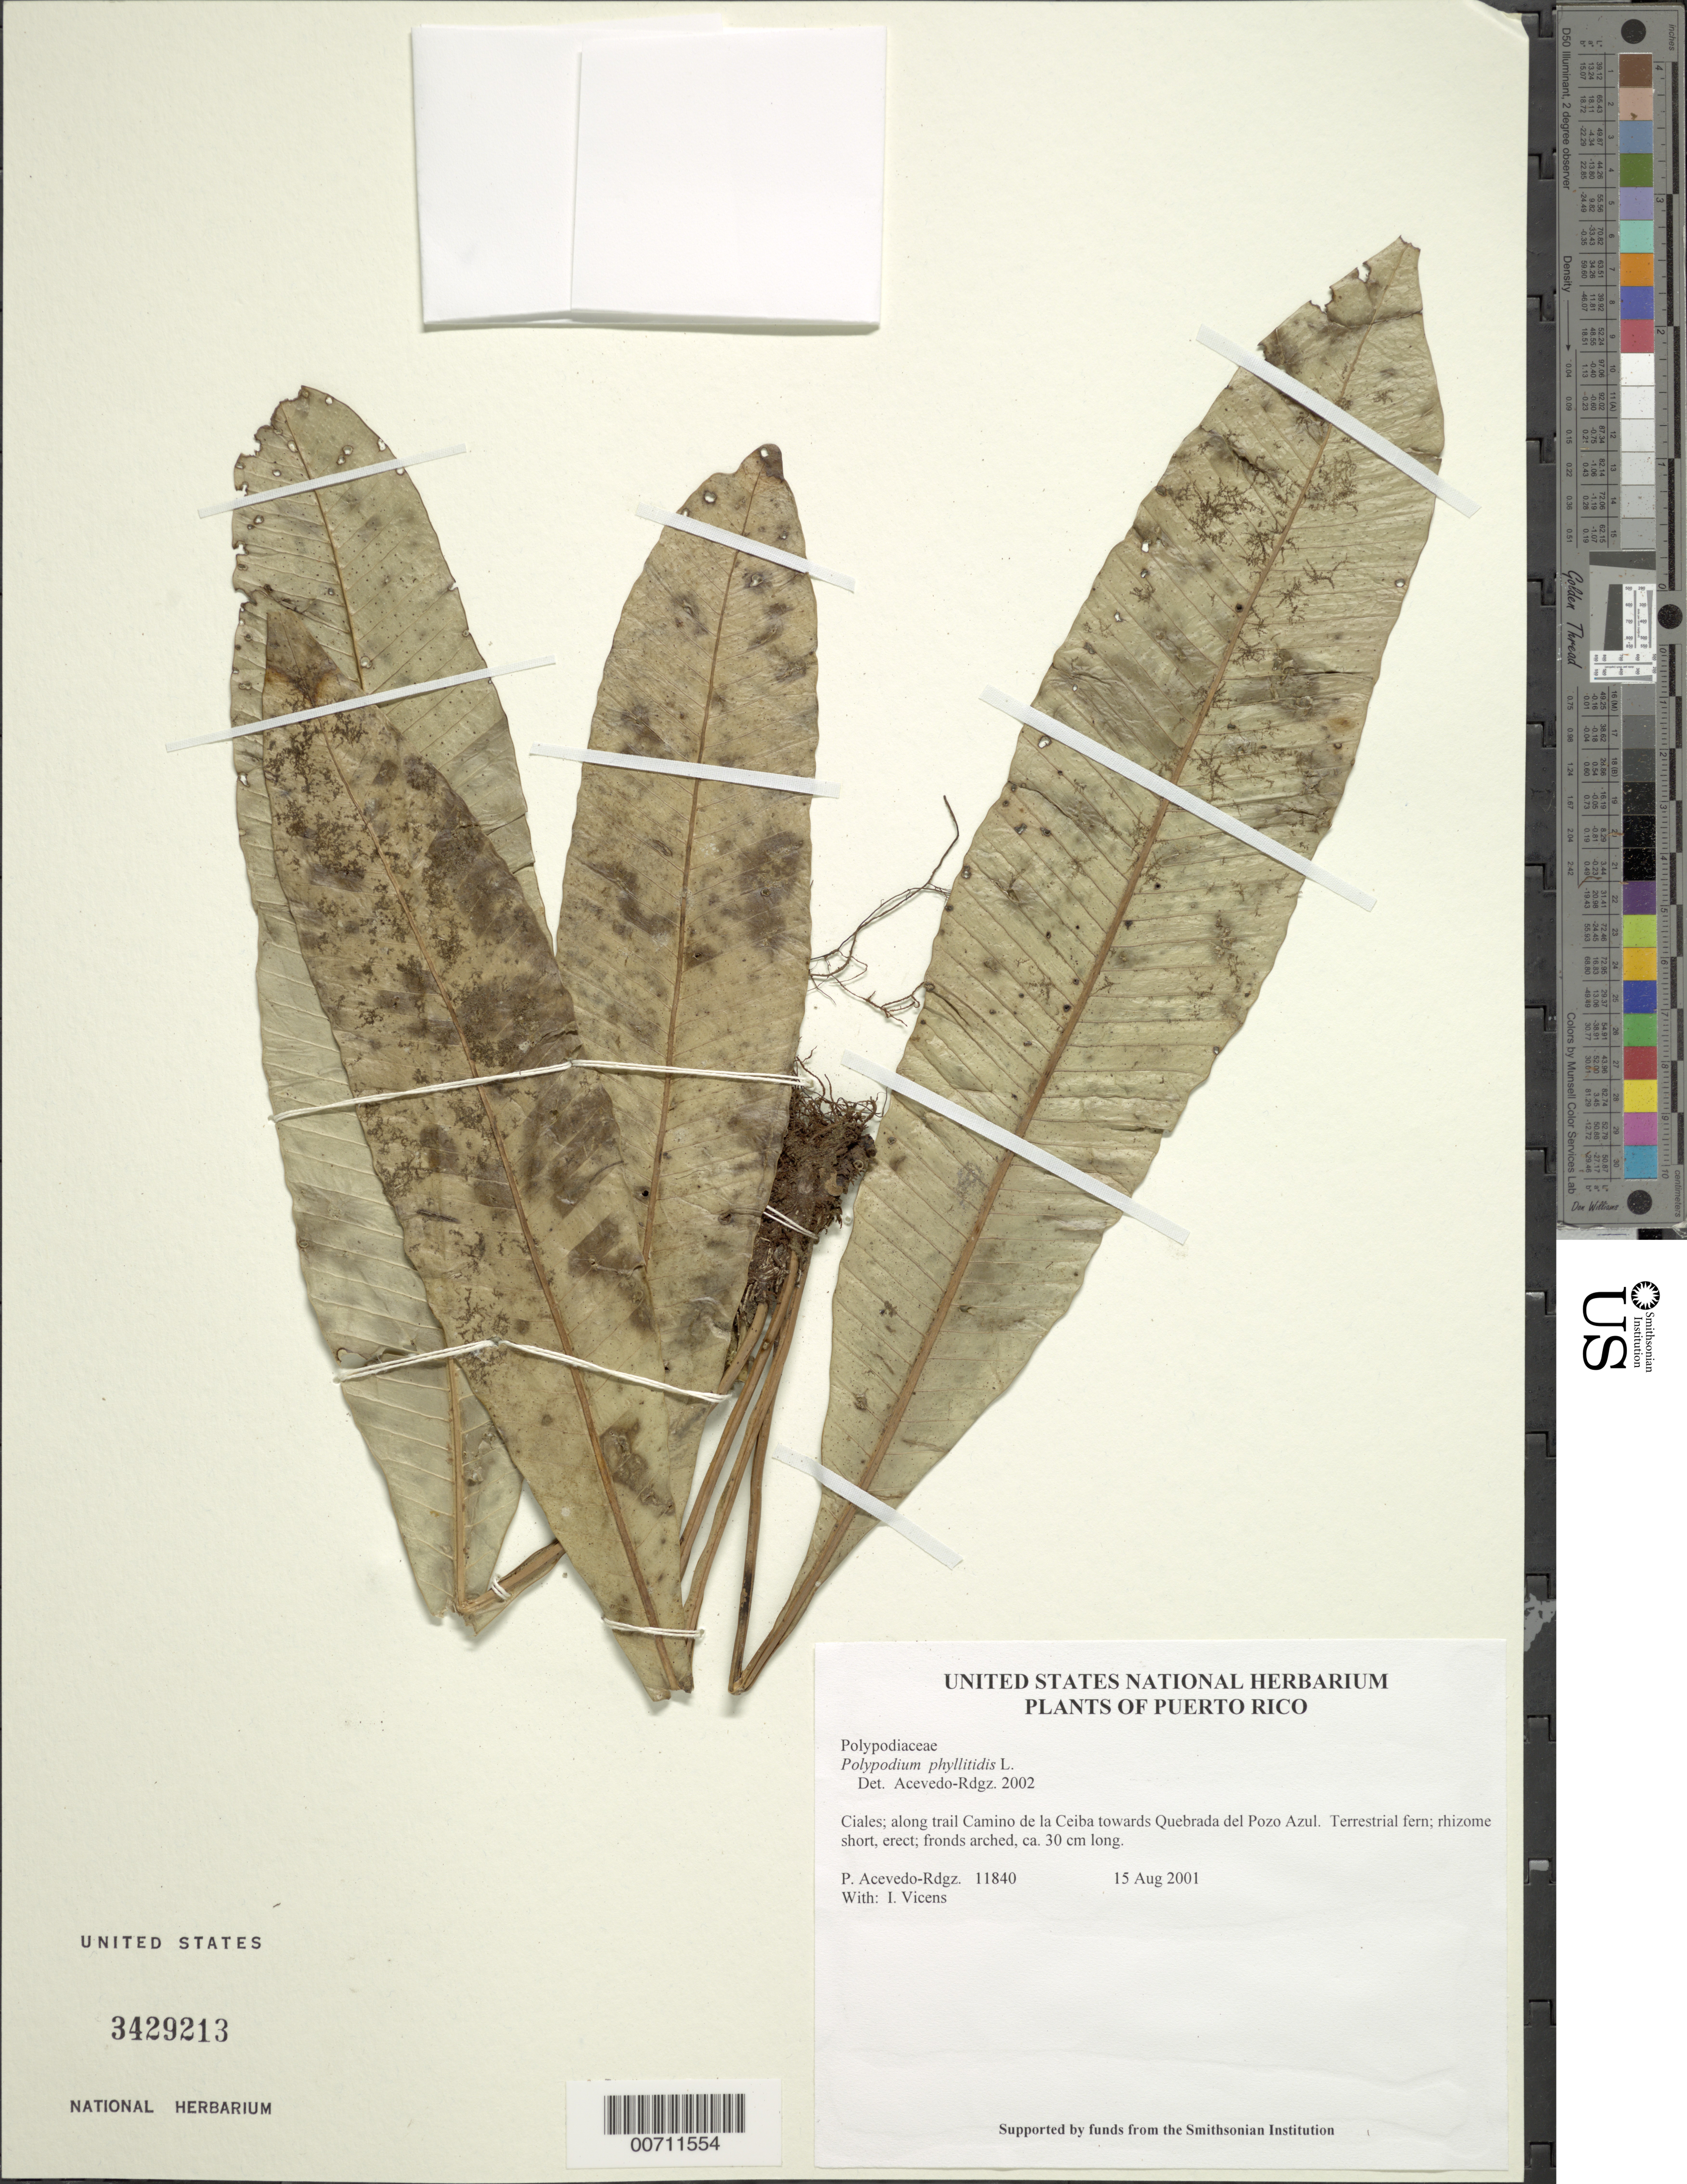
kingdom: Plantae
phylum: Tracheophyta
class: Polypodiopsida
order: Polypodiales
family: Polypodiaceae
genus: Campyloneurum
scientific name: Campyloneurum phyllitidis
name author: (L.) C. Presl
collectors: P. Acevedo-Rodr. & I. Vicens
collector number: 11840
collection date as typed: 15 Aug 2001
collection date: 2001-08-15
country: Puerto Rico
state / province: Ciales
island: Puerto Rico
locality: Ciales; along trail Camino de la Ceiba towards Quebrada del Pozo Azul.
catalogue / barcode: US 3429213